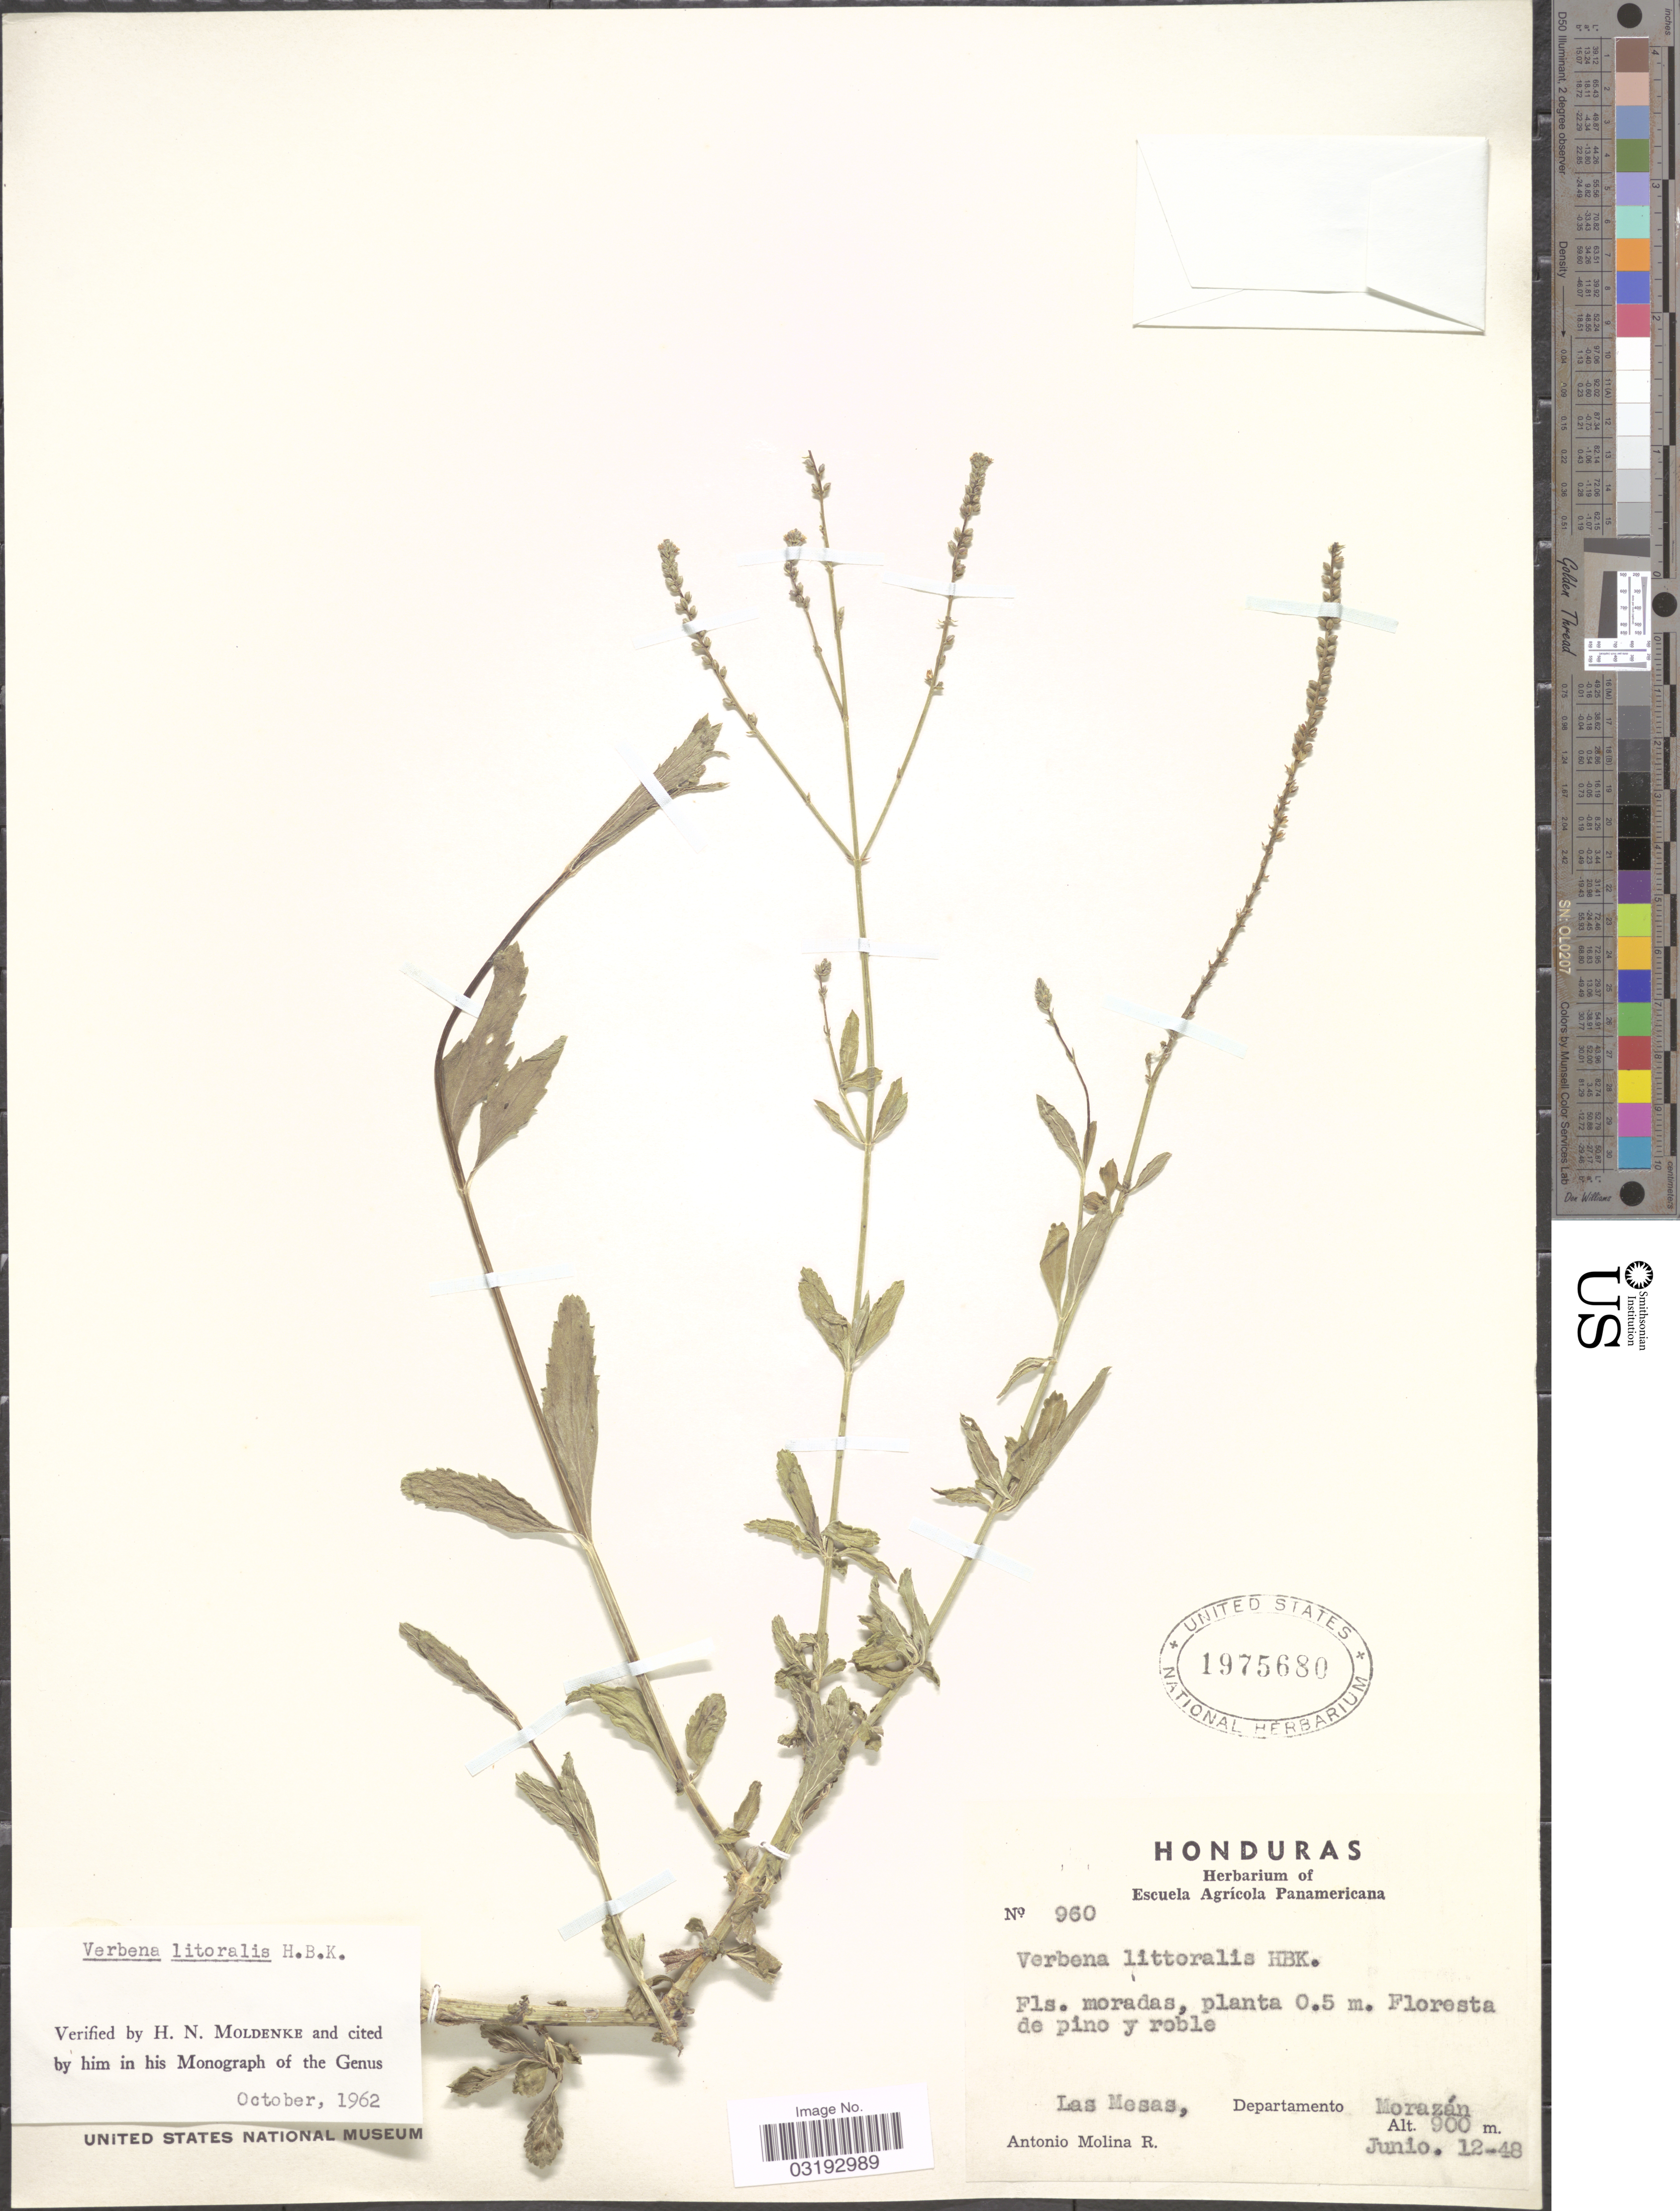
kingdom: Plantae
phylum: Tracheophyta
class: Magnoliopsida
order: Lamiales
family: Verbenaceae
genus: Verbena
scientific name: Verbena litoralis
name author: Kunth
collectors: A. Molina R.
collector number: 960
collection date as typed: Transcribed d/m/y: 12/6/48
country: Honduras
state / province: Fco. Morazán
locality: Las Mesas, Departamento Morazán.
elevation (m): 900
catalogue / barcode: US 1975680